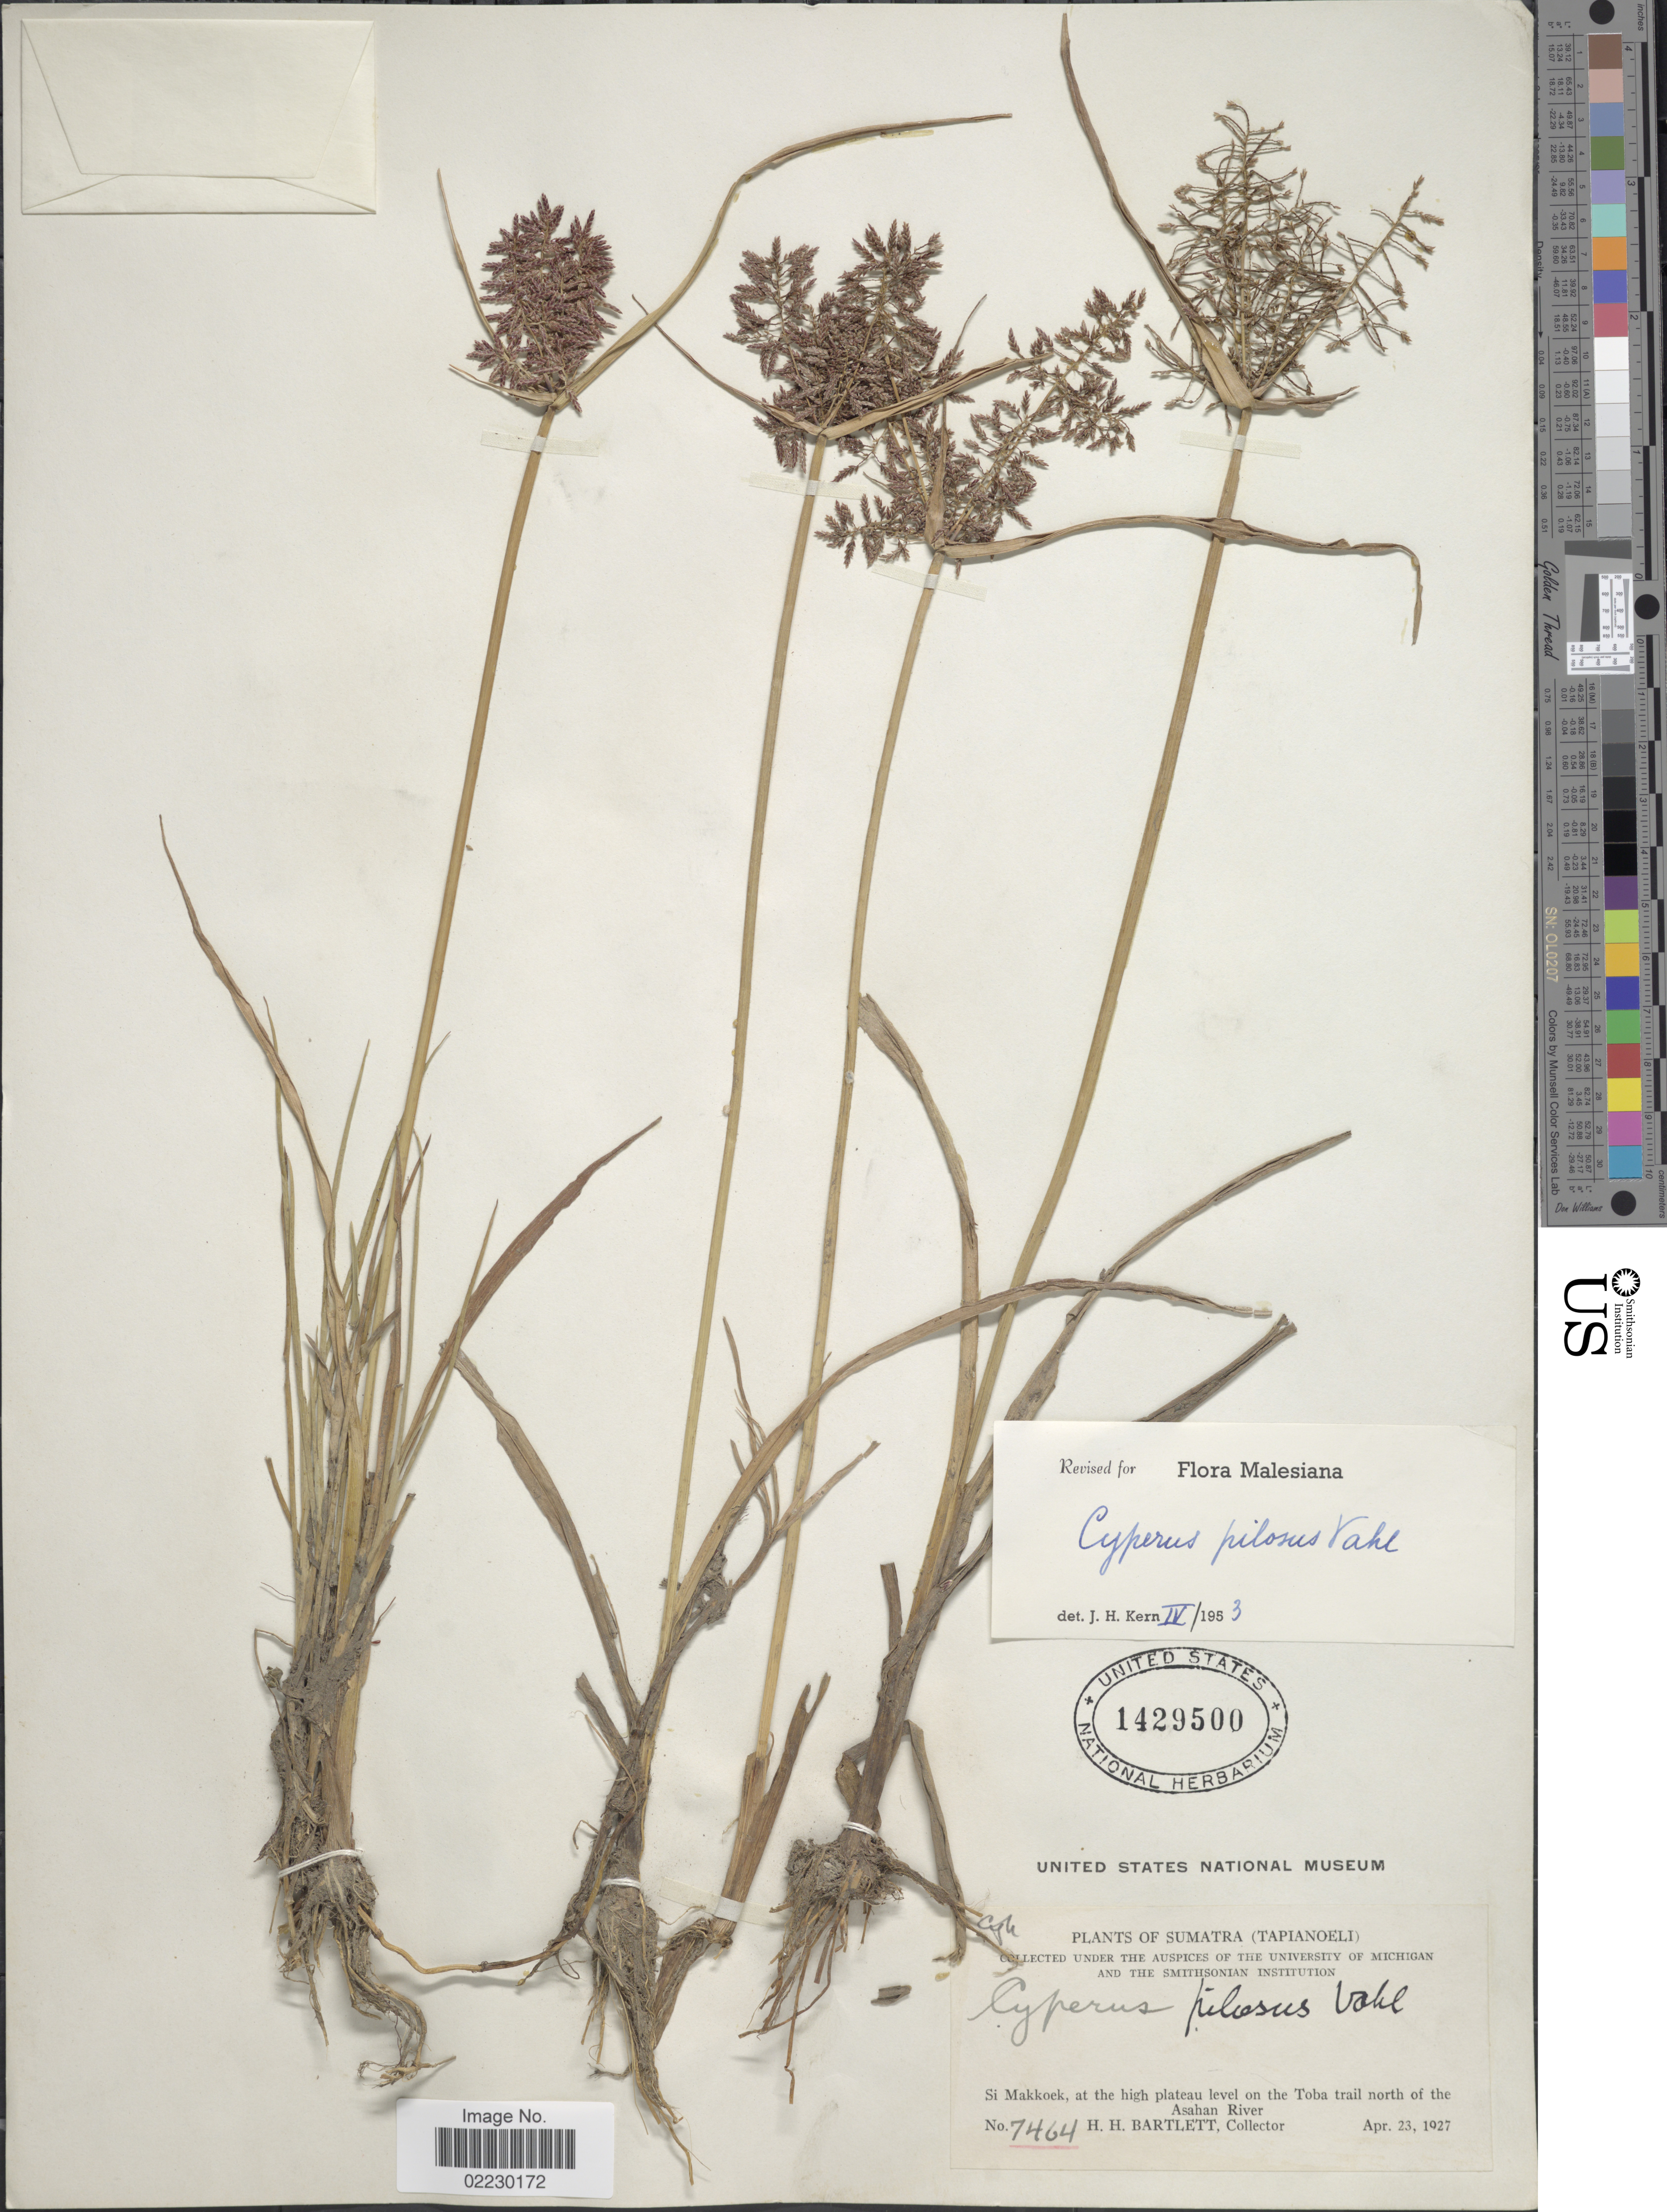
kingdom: Plantae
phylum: Tracheophyta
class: Liliopsida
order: Poales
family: Cyperaceae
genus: Cyperus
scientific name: Cyperus pilosus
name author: Vahl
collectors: H. H. Bartlett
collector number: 7464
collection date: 1927-04-23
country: Indonesia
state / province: Sumatra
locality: Sumatra (Tapianoeli), Si Makkoek, at the high plateau level on the Toba trail north of the Asahan River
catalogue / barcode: US 1429500